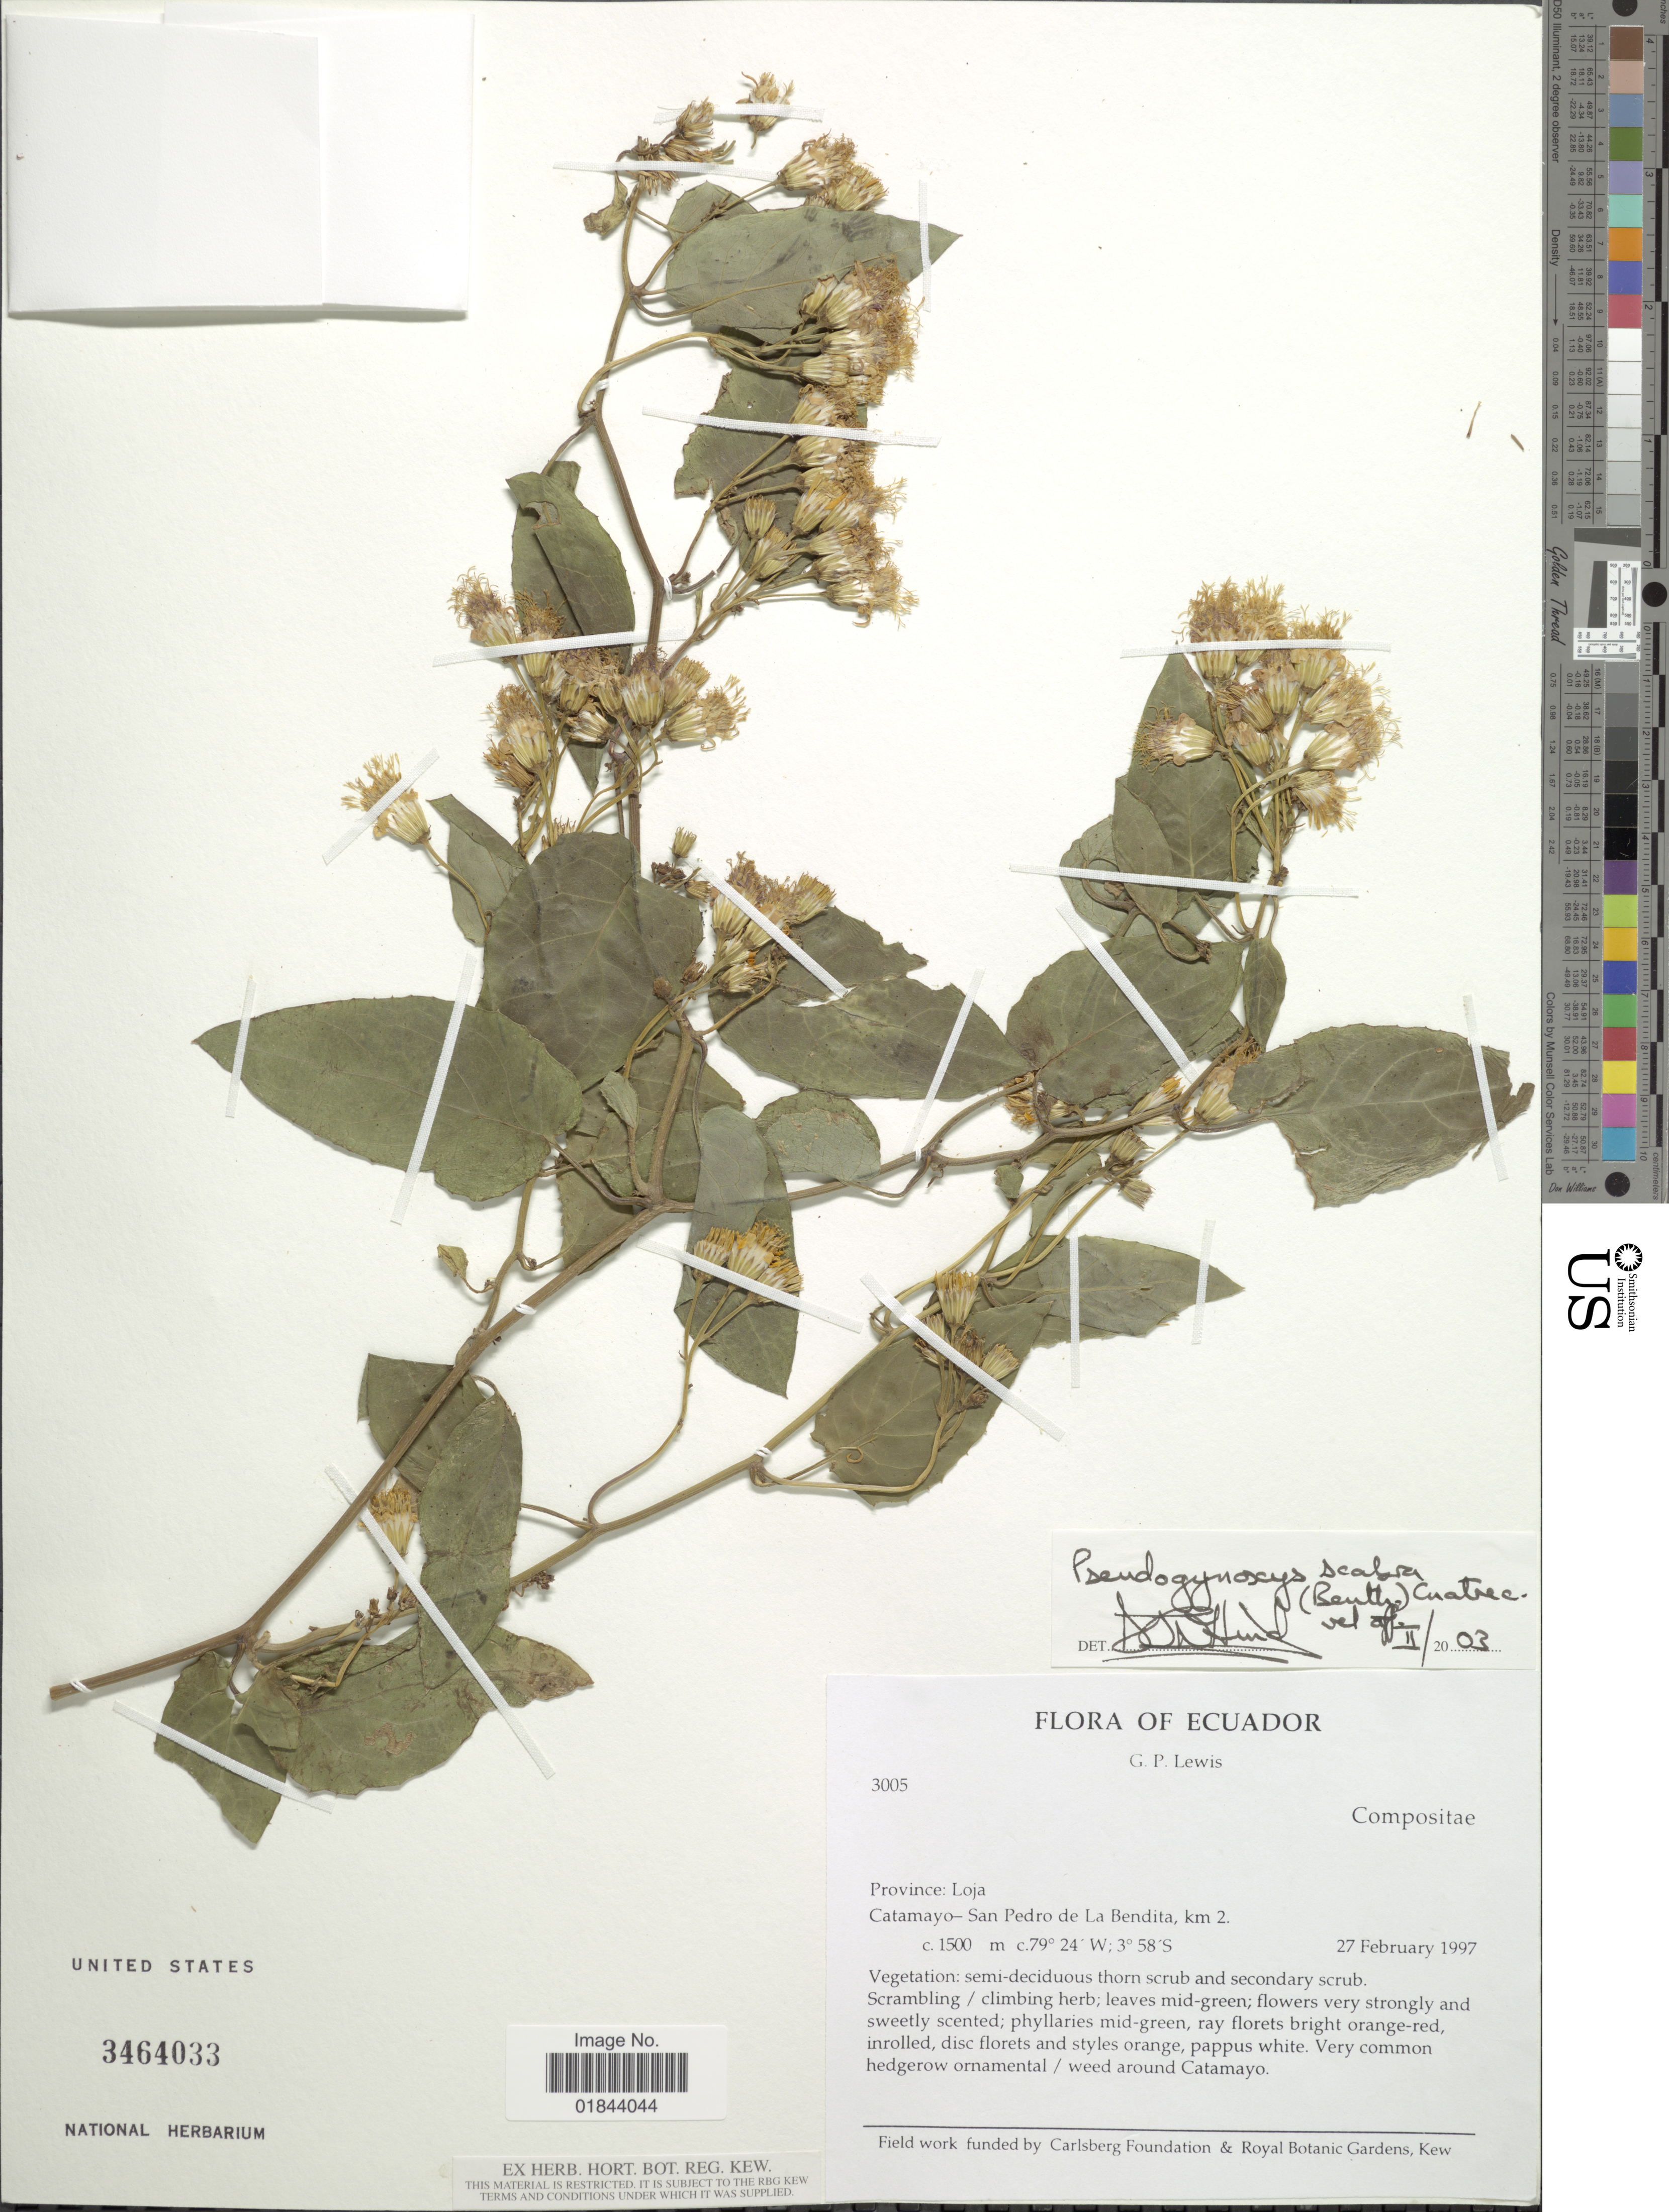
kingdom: Plantae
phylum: Tracheophyta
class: Magnoliopsida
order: Asterales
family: Asteraceae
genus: Pseudogynoxys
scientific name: Pseudogynoxys scabra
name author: (Benth.) Cuatrec.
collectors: G. P. Lewis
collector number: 3005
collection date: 1997-02-27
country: Ecuador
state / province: Loja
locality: Catamoya-San Pedro de La Bendita, km 2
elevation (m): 1500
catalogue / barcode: US 3464033